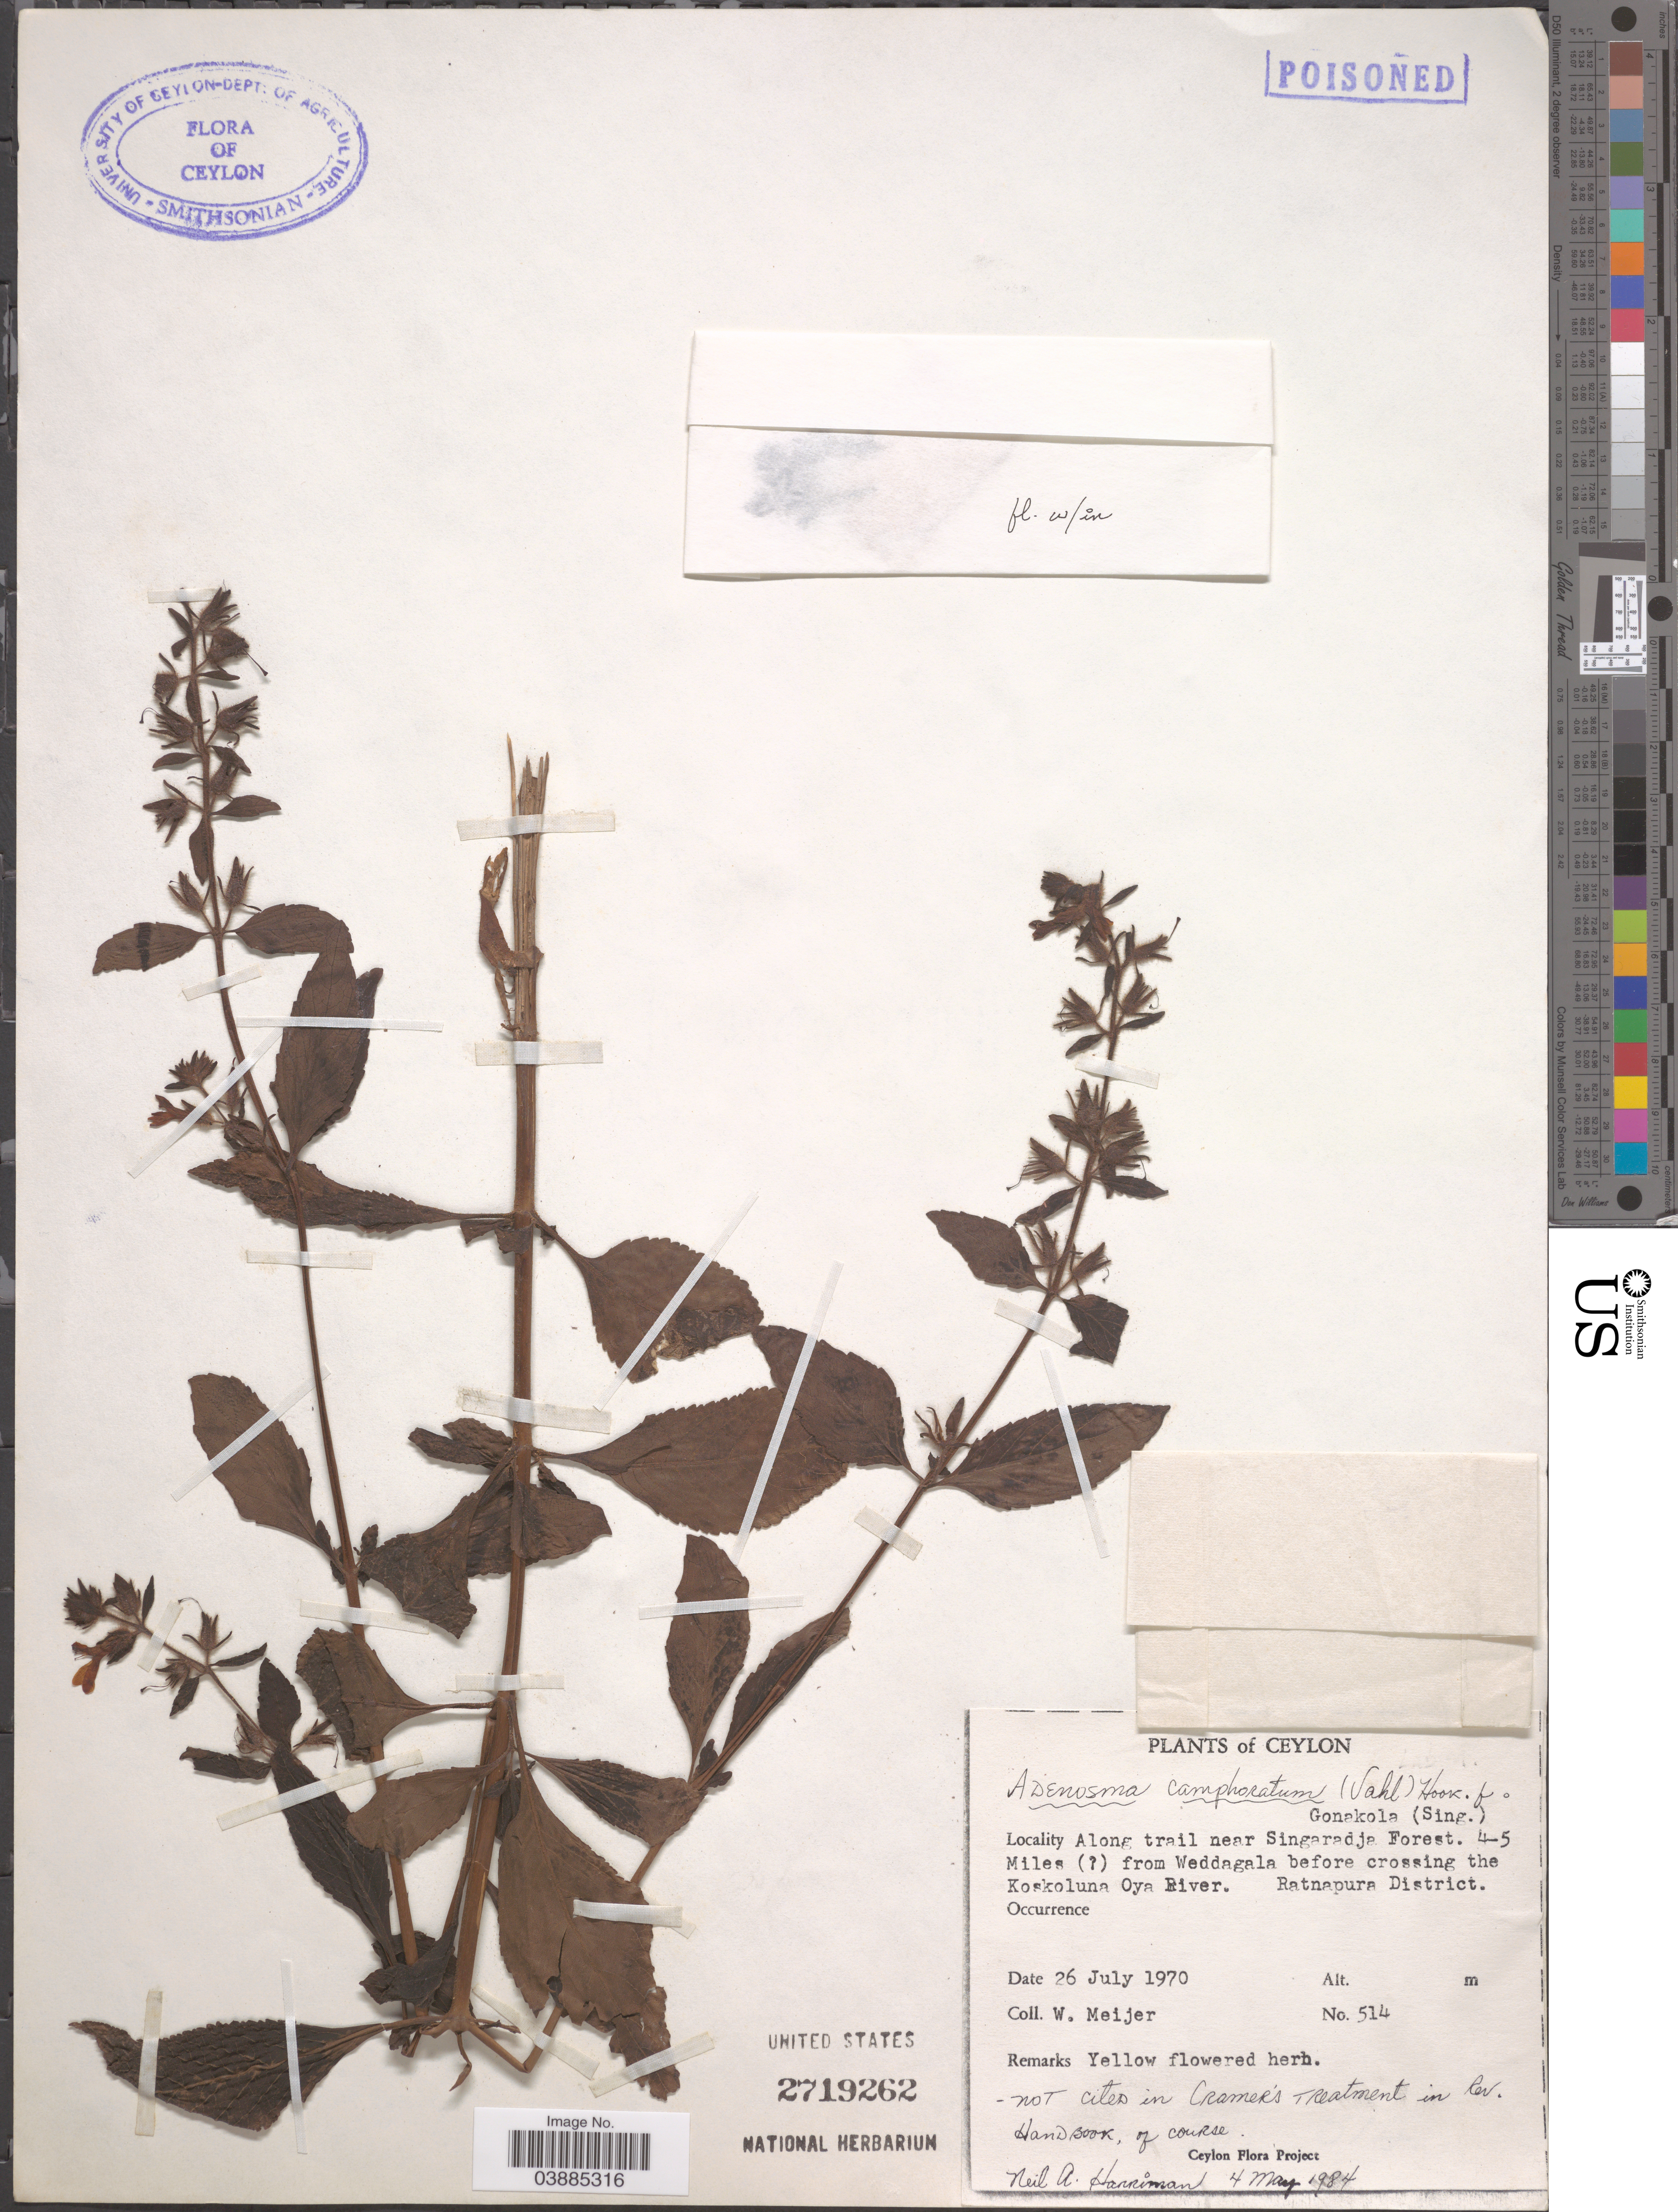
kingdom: Plantae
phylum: Tracheophyta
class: Magnoliopsida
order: Lamiales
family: Plantaginaceae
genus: Adenosma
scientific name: Adenosma camphoratum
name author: Hook. f.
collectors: W. Meijer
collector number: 514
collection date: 1970-07-26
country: Sri Lanka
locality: Ceylon. Along trail near Singaradja Forest. 4-5 Miles ( [unsure placement]) from Weddagala before crossing the Koskoluna Oya River. Ratnapura District.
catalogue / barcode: US 2719262